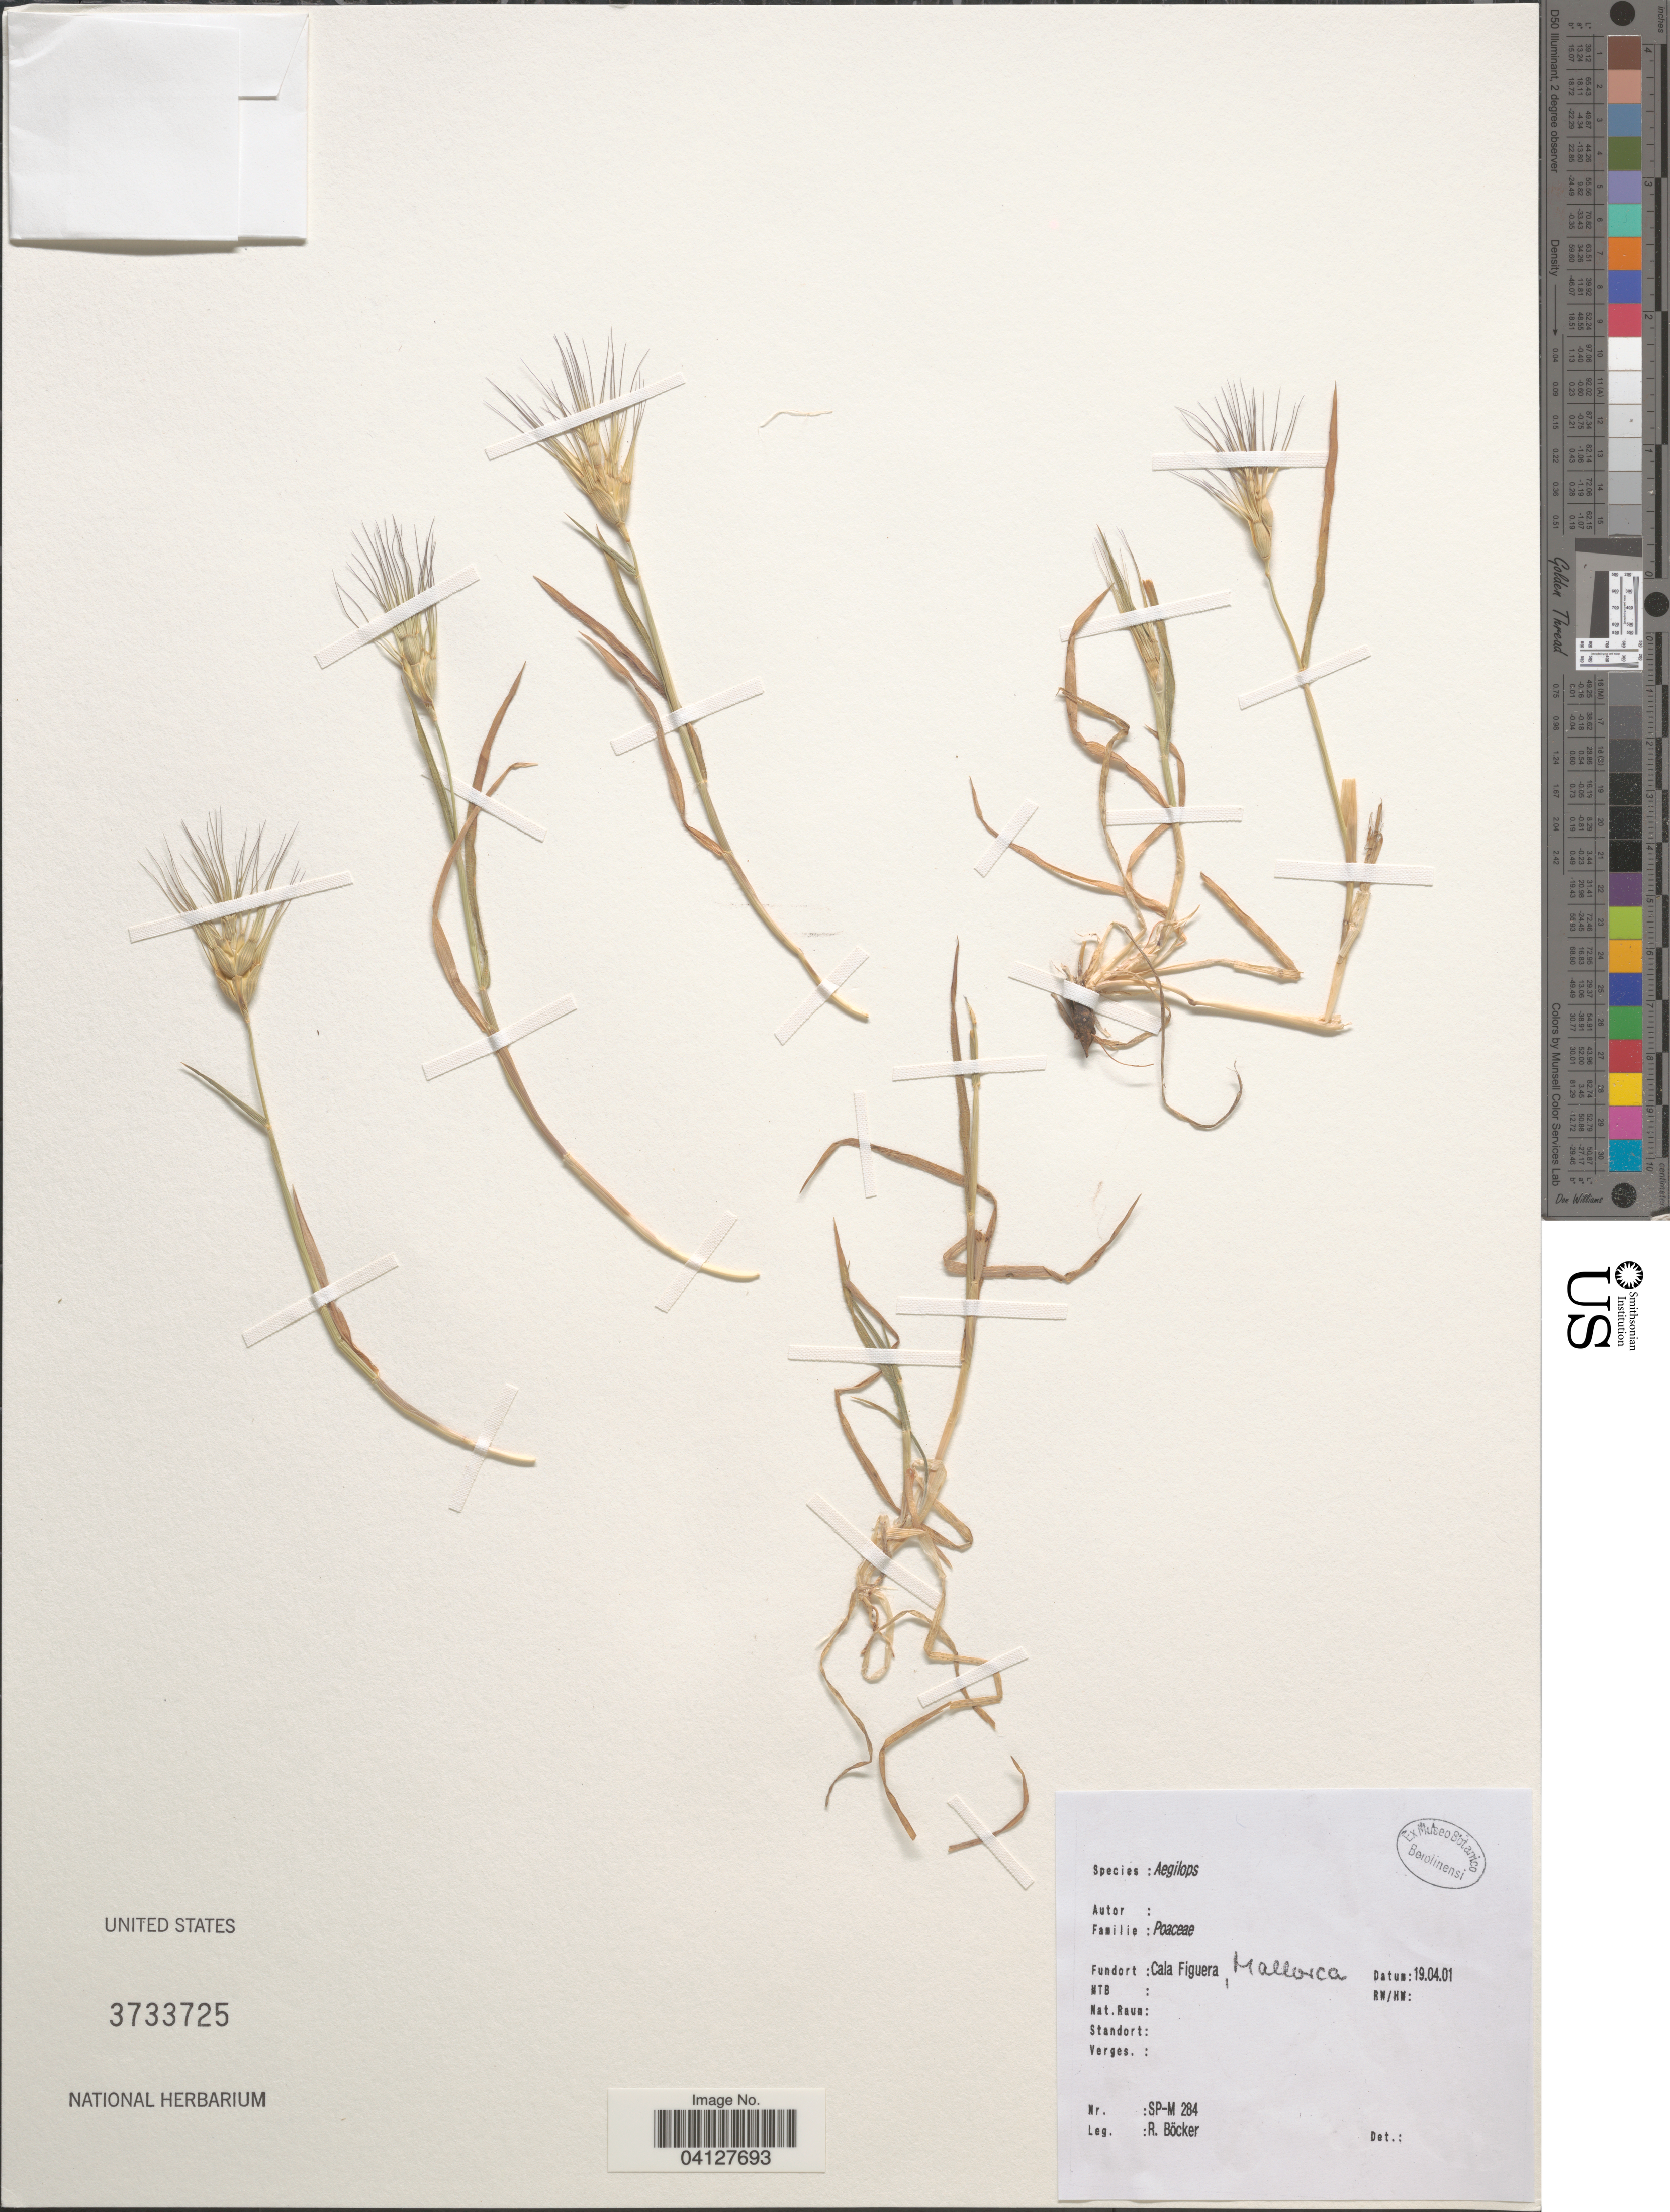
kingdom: Plantae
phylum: Tracheophyta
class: Liliopsida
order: Poales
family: Poaceae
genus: Aegilops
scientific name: Aegilops sp.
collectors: R. Böcker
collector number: SP-M284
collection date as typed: Transcribed d/m/y: 19/4/1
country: Spain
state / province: Islas Baleares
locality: Cala Figuera, Mallorca.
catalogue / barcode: US 3733725